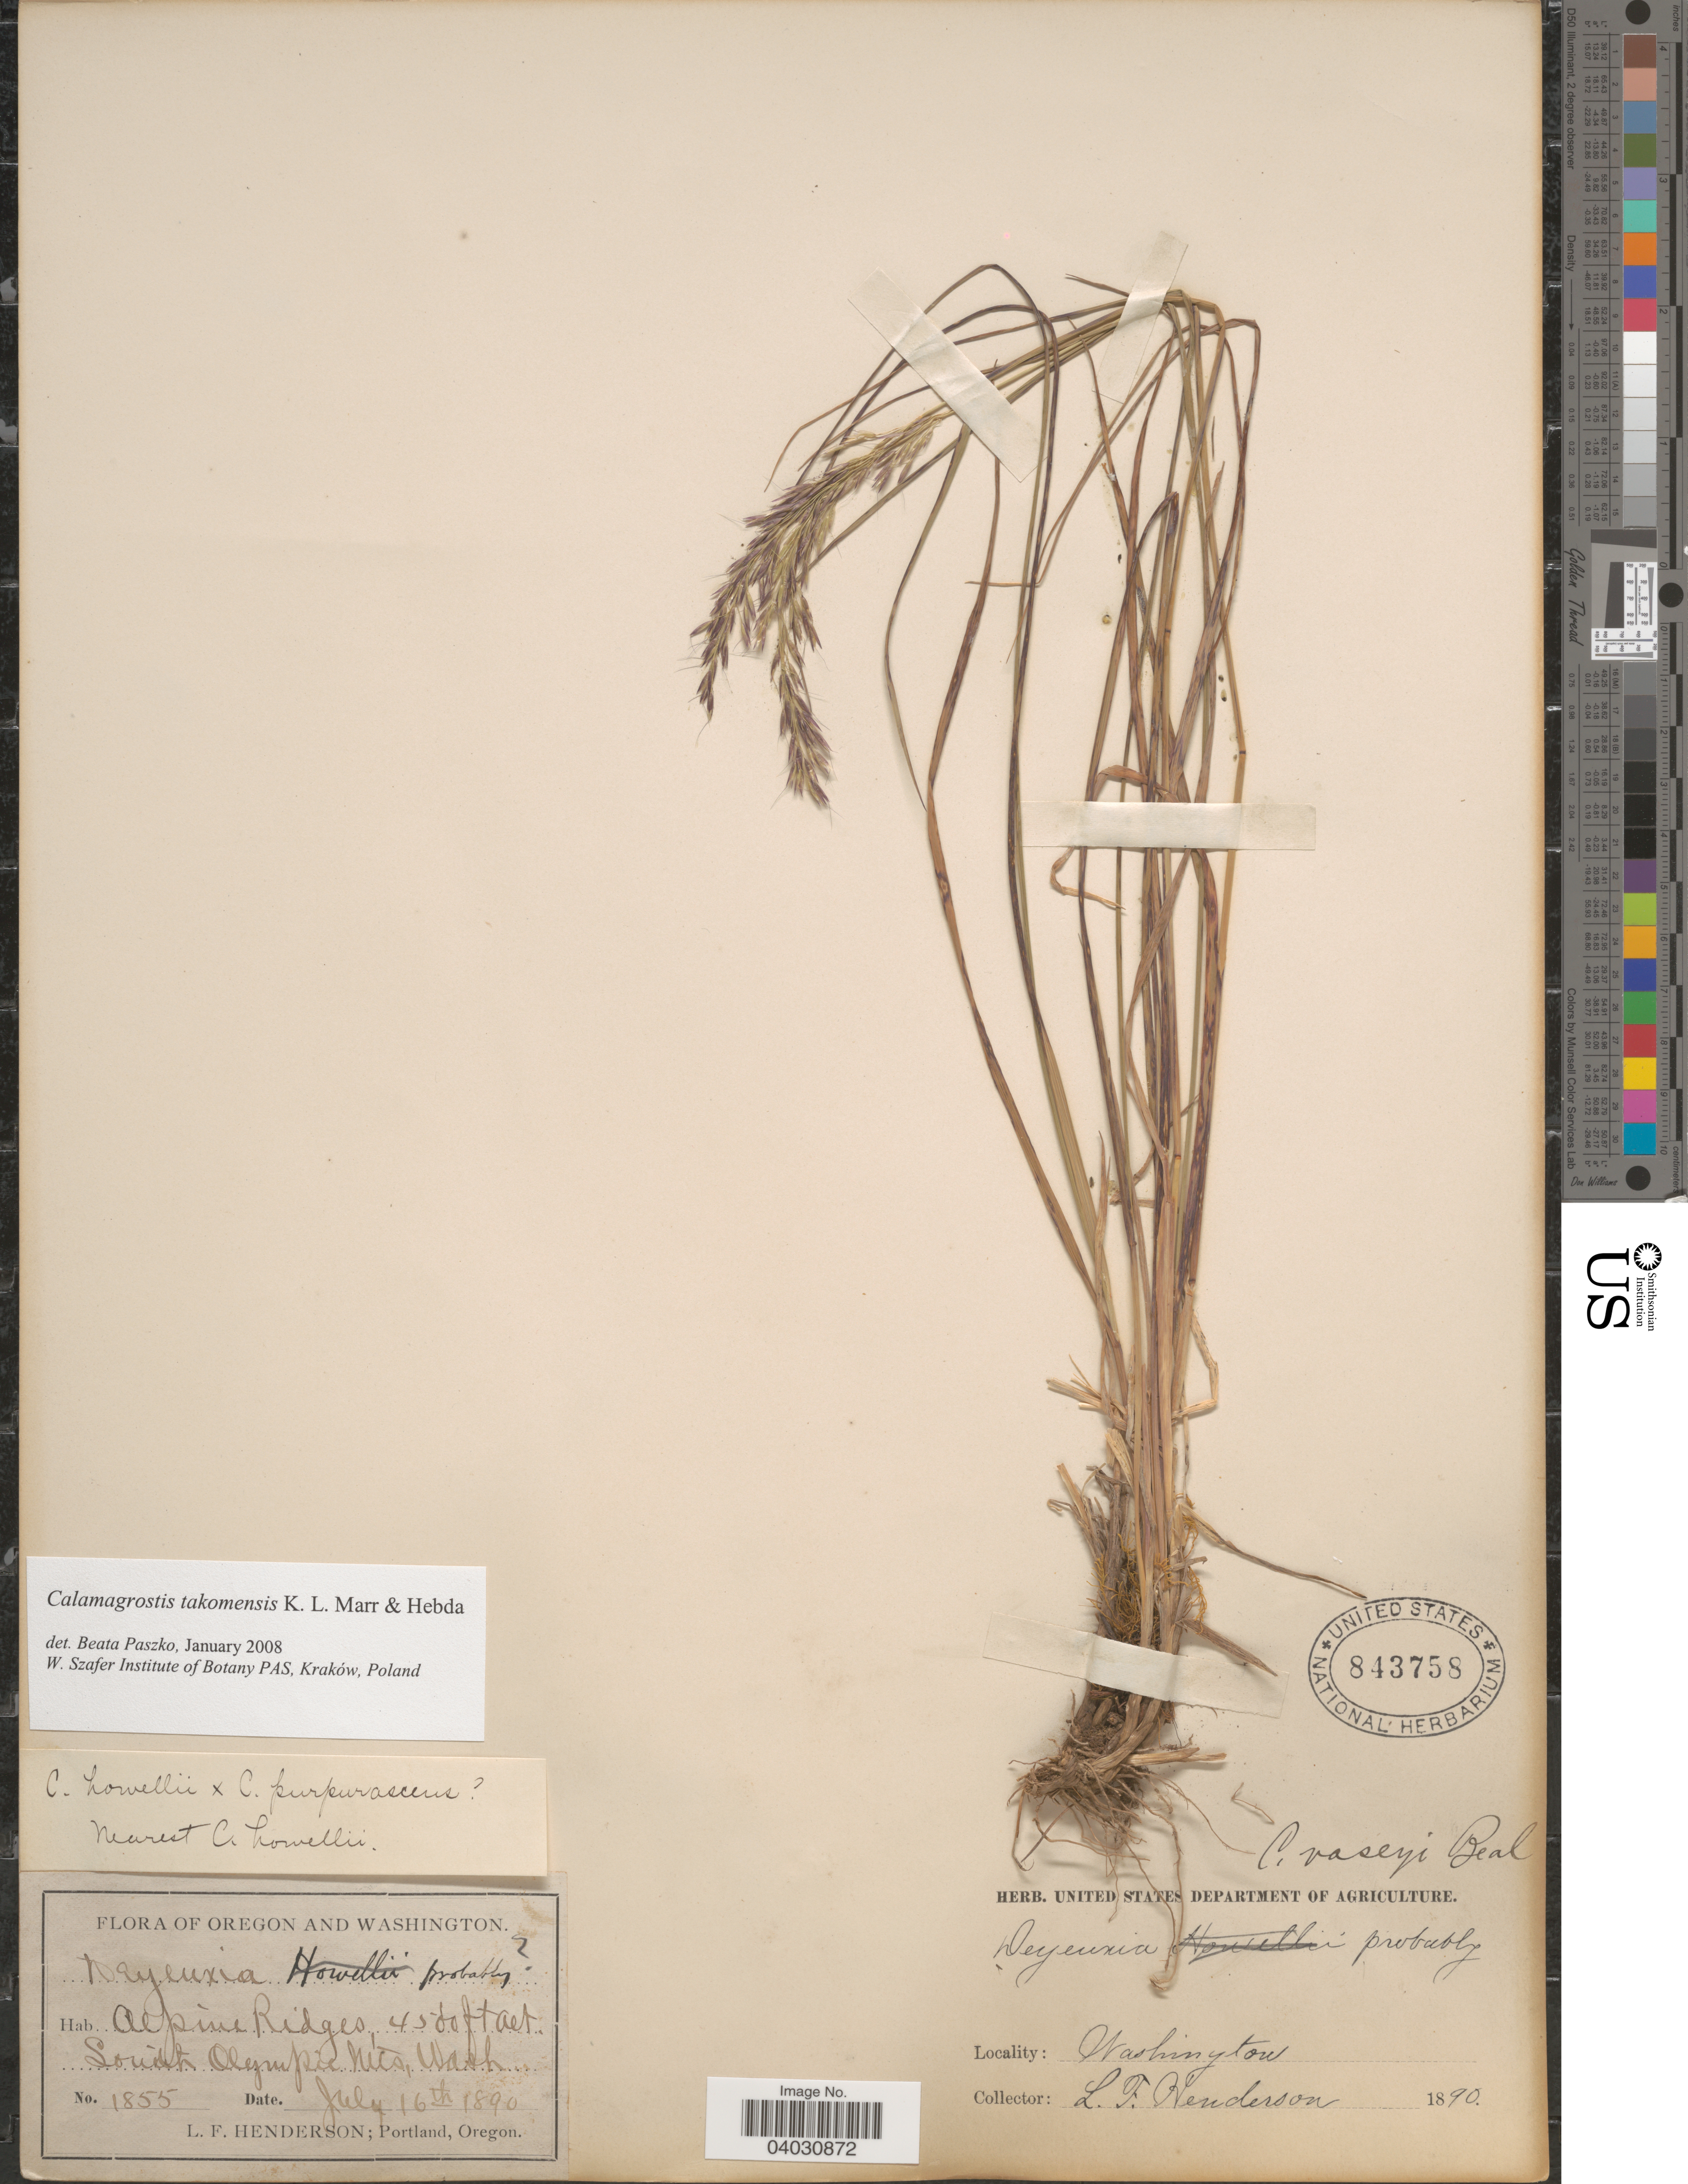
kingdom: Plantae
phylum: Tracheophyta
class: Liliopsida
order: Poales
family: Poaceae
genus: Calamagrostis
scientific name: Calamagrostis tacomensis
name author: K. Marr & Hebda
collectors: L. Henderson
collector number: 1855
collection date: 1890-07-16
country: United States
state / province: Washington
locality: Alpine Ridges. South Olympic Mts.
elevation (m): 1372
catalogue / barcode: US 843758